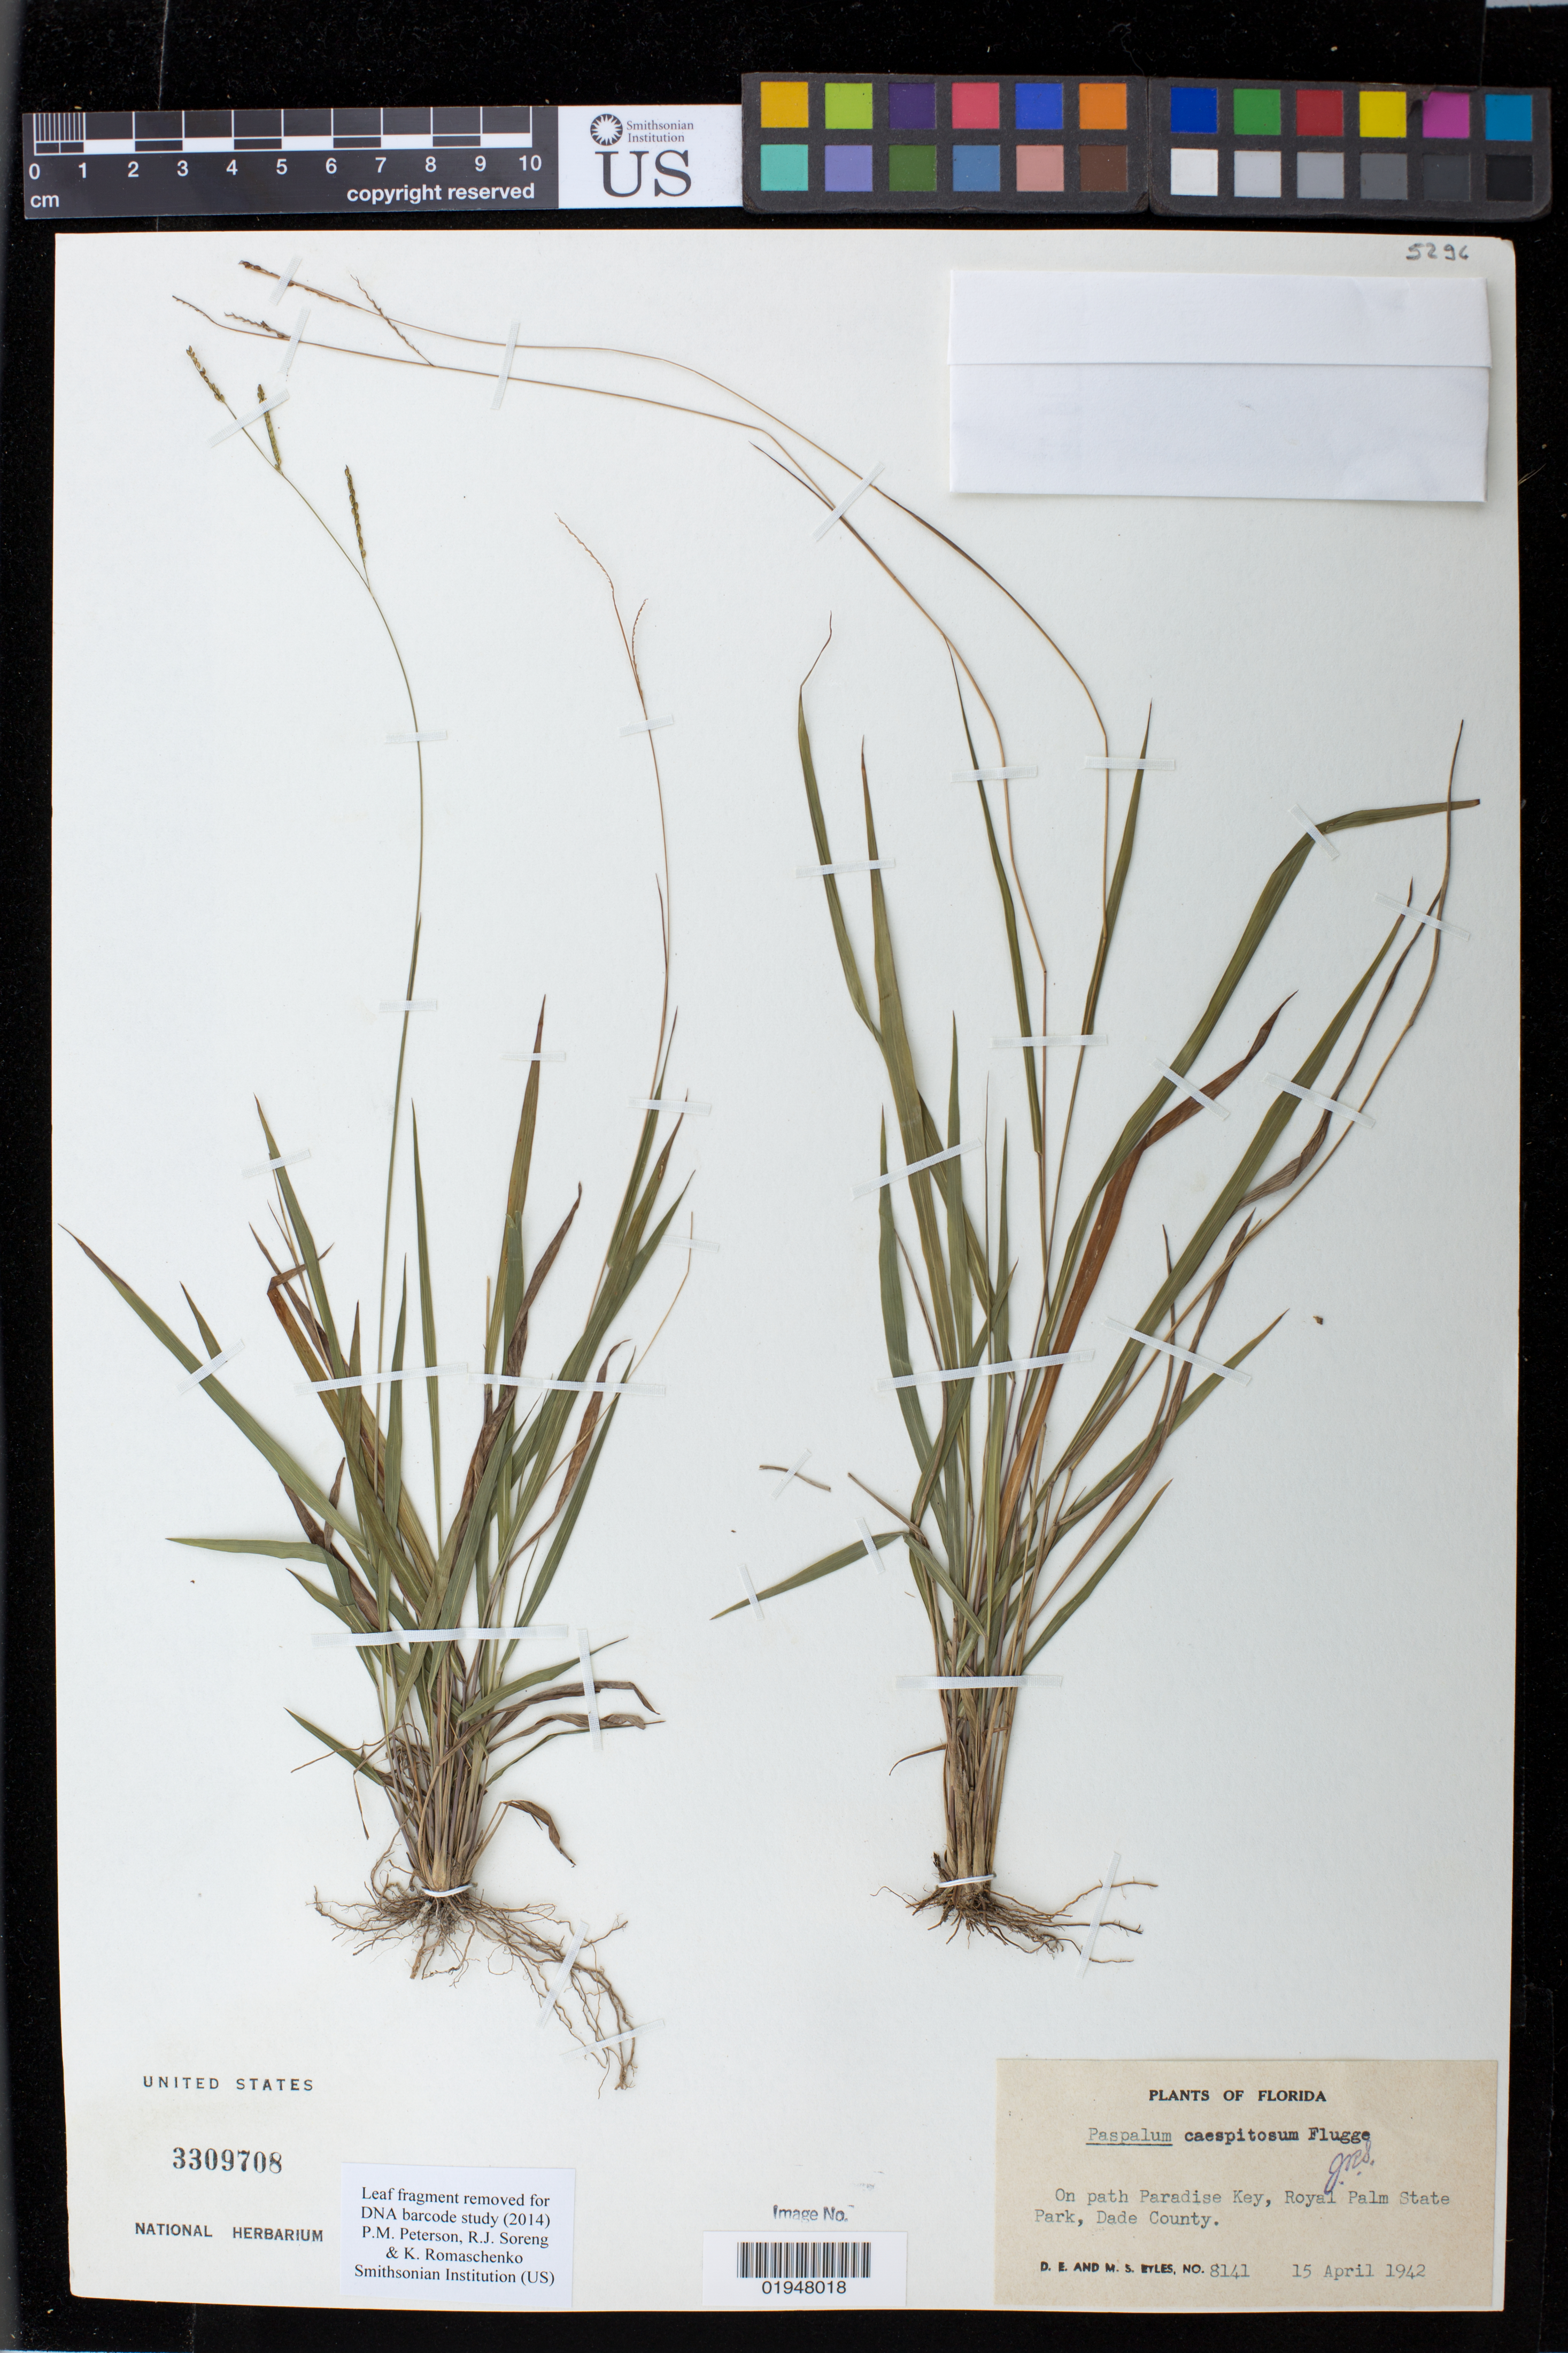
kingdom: Plantae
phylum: Tracheophyta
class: Liliopsida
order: Poales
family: Poaceae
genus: Paspalum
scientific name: Paspalum caespitosum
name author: Flüggé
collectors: D. Eyles & M. Eyles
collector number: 8141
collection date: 1942-04-15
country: United States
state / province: Florida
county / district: Miami-Dade County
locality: Paradise Key, Royal Palm State Park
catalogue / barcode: US 3309708